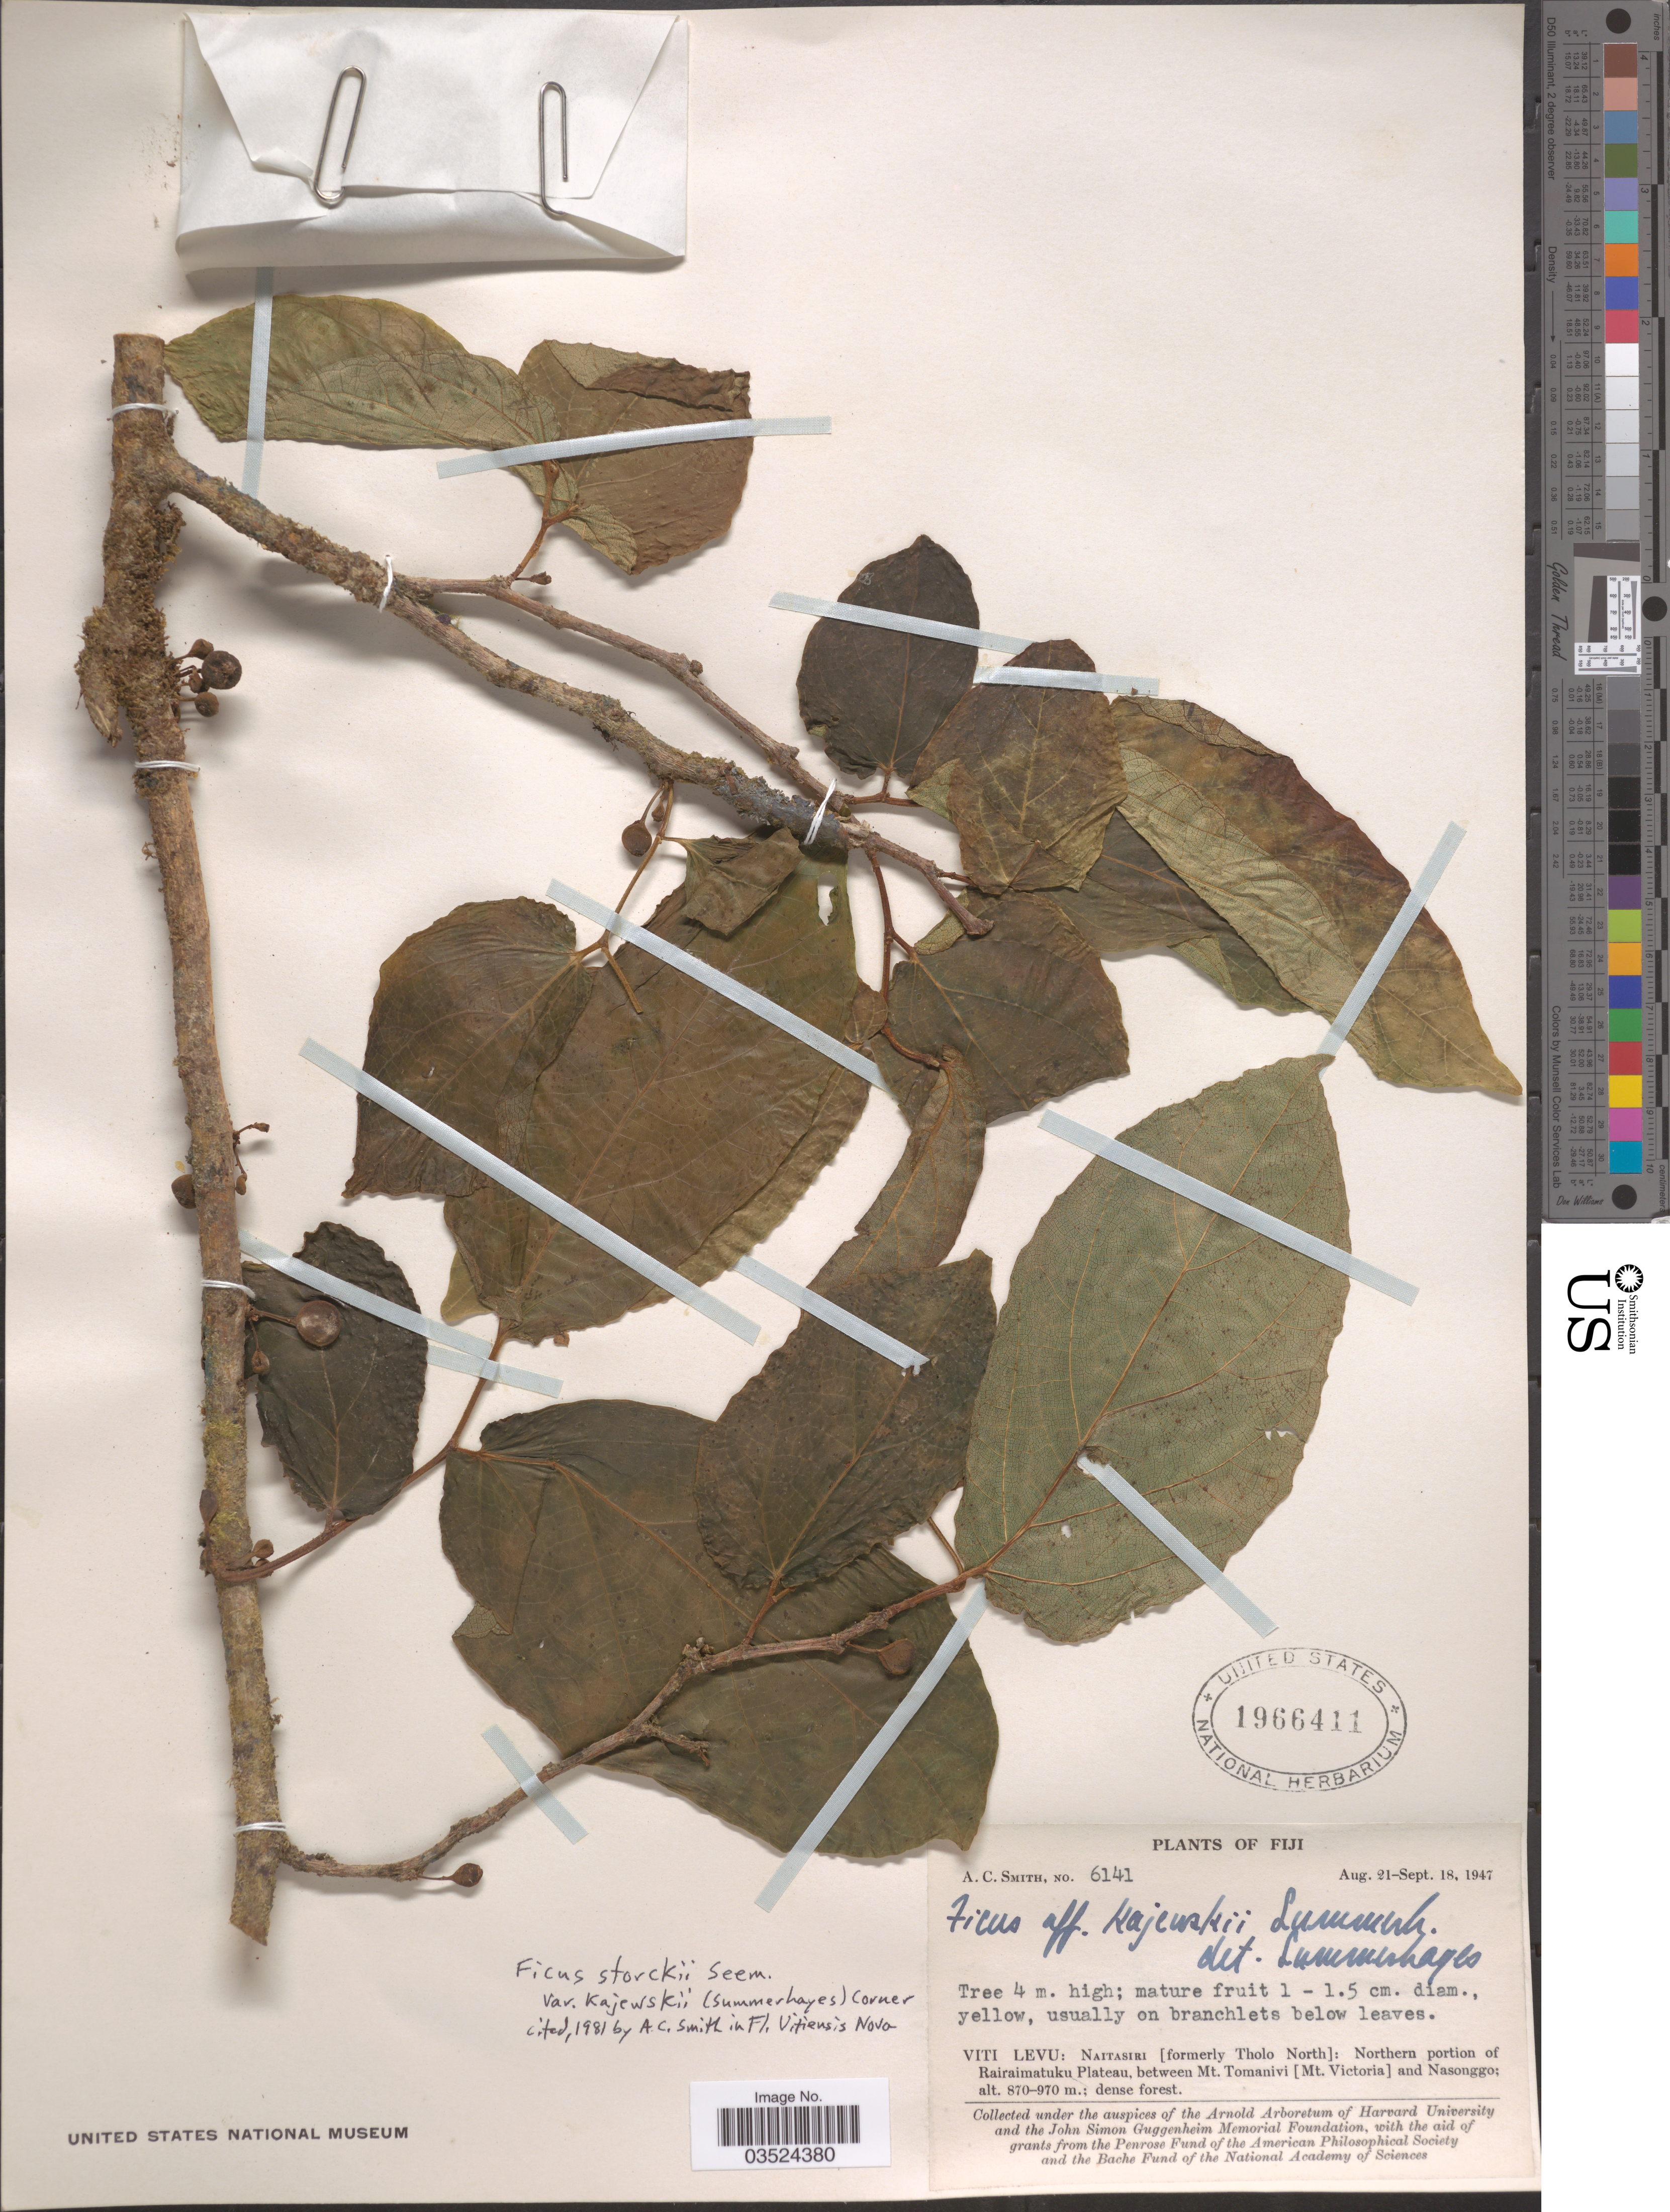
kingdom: Plantae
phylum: Tracheophyta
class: Magnoliopsida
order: Rosales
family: Moraceae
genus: Ficus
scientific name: Ficus storckii var. kajewskii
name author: Seem.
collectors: A. C. Smith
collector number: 6141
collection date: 1947-08-21/1947-09-18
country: Fiji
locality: Viti Levu: Naitasiri [formerly Tholo North]: Northern portion of Rairaimatuku Plateau, between Mt. Tomanivi [Mt. Victoria] and Nasonggo.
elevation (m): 870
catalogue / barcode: US 1966411